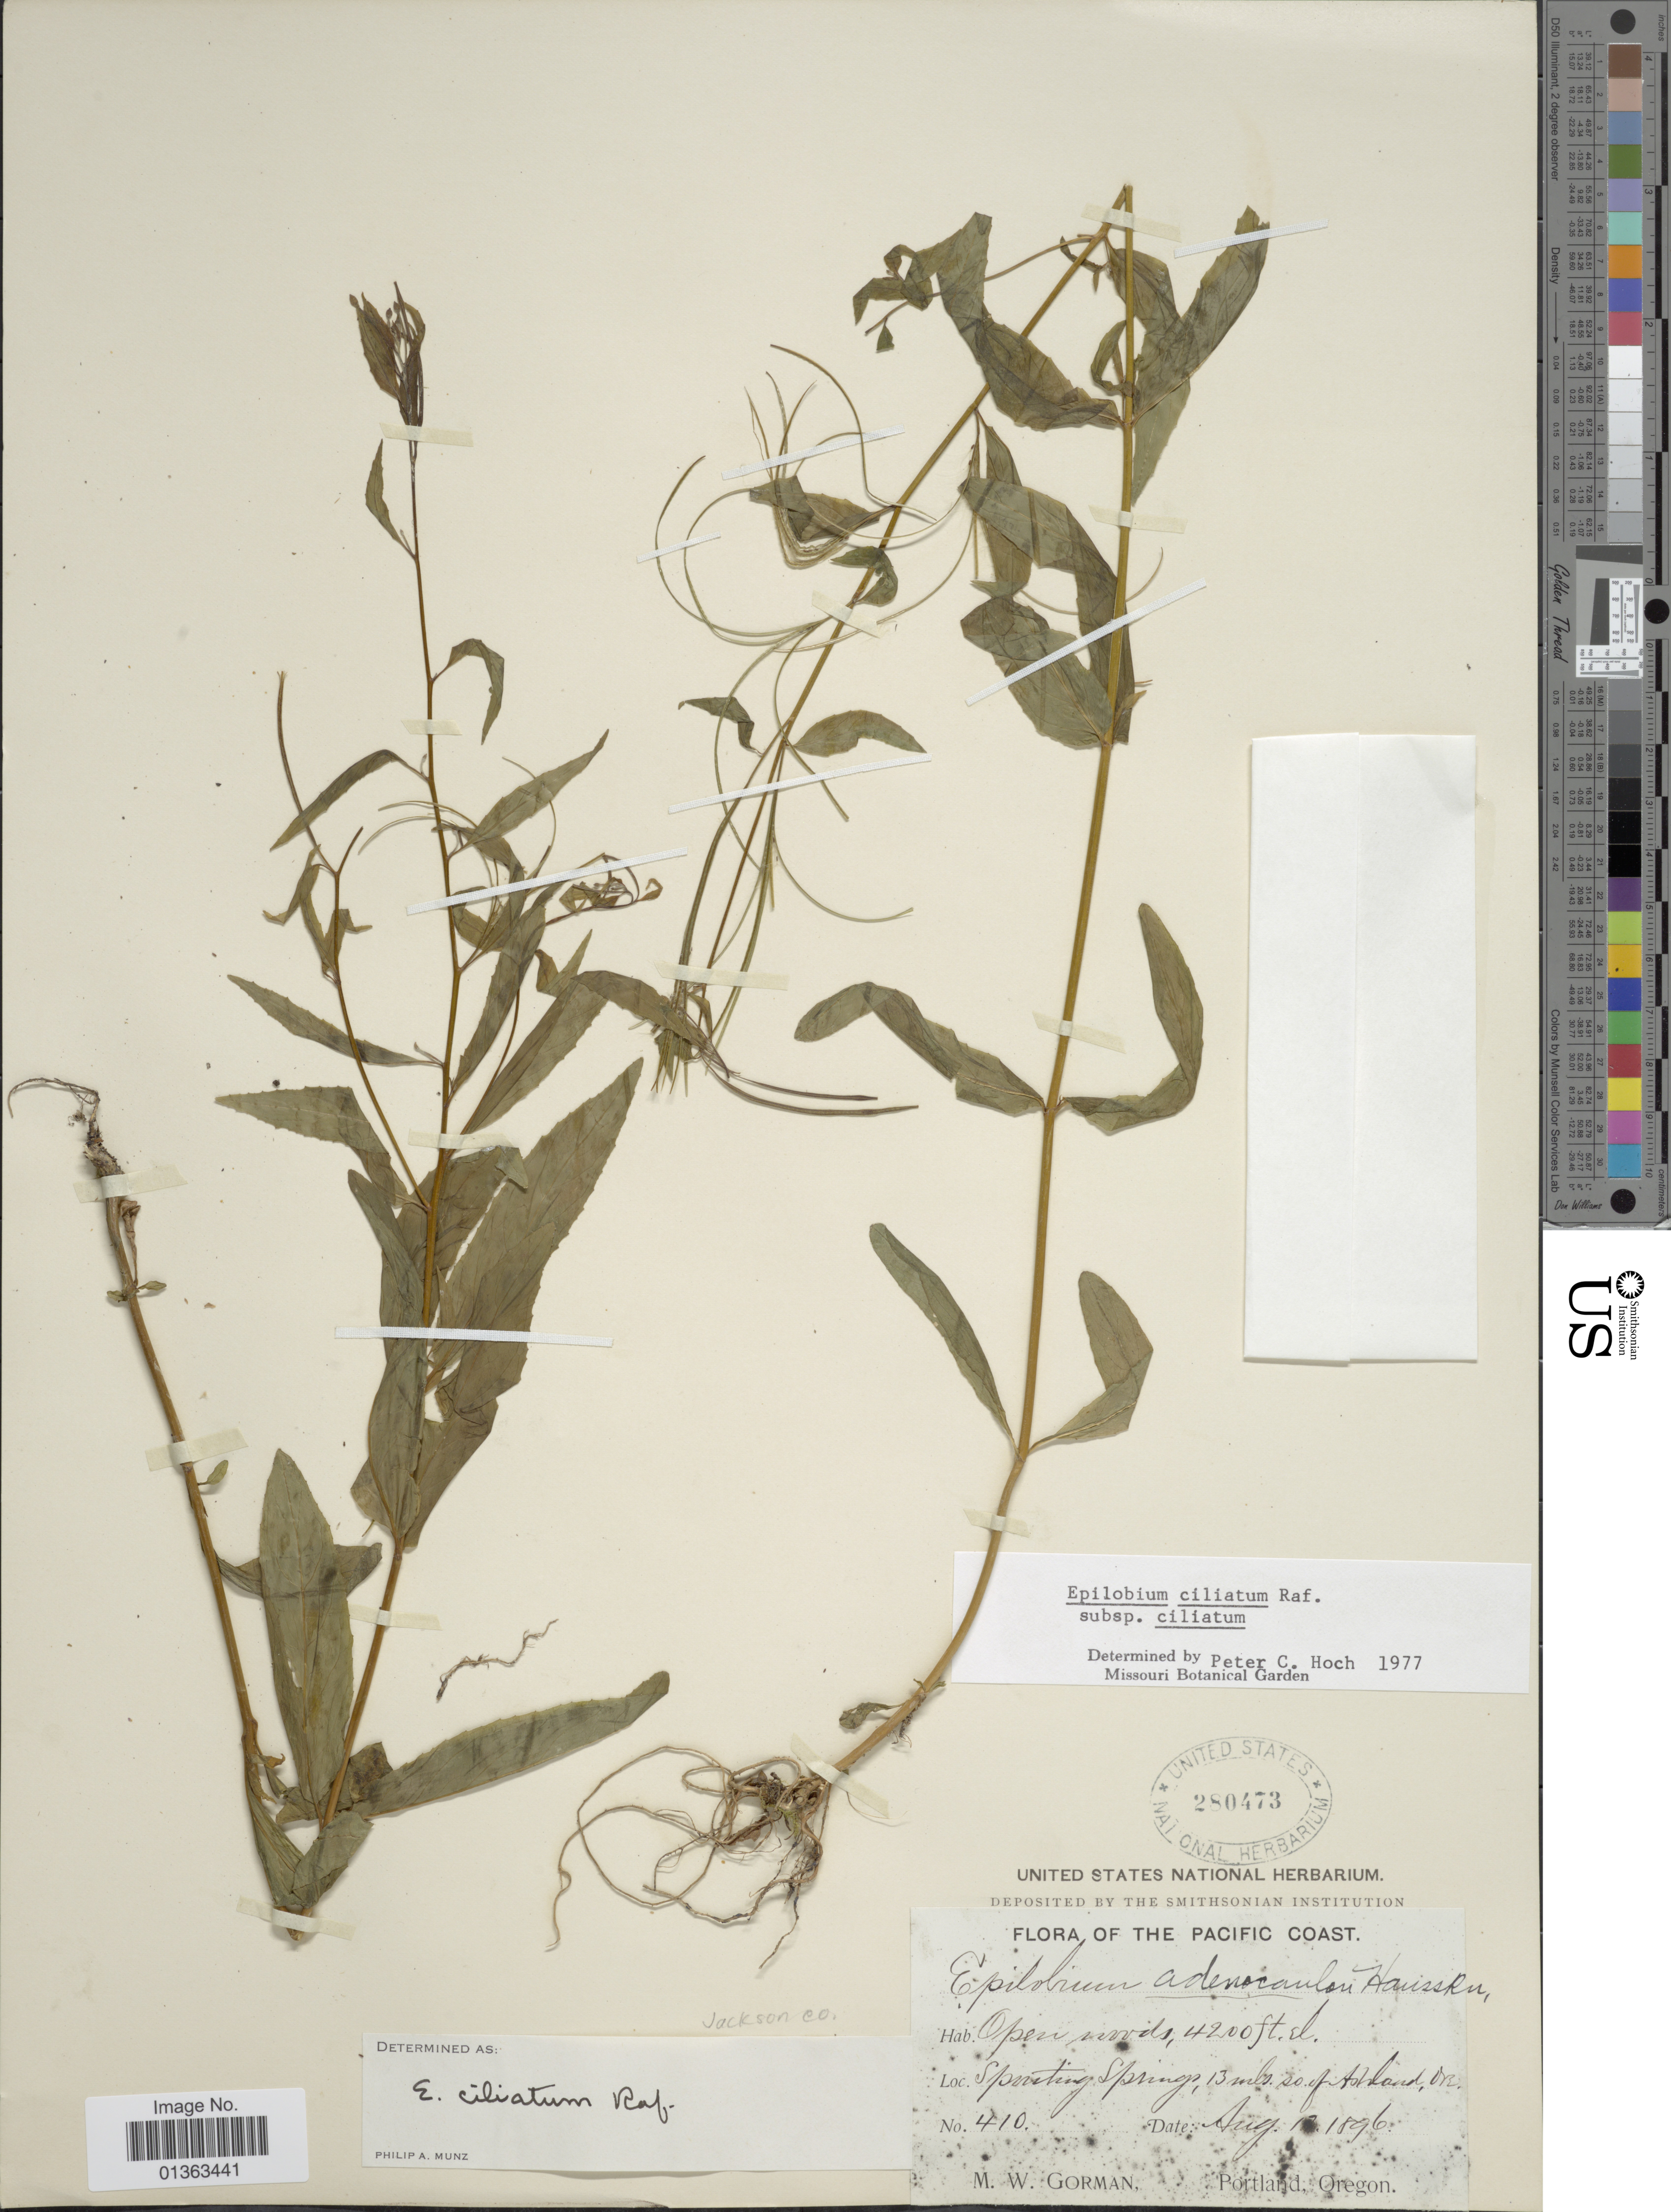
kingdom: Plantae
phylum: Tracheophyta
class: Magnoliopsida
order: Myrtales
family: Onagraceae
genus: Epilobium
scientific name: Epilobium ciliatum subsp. ciliatum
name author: Raf.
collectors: M. W. Gorman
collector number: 410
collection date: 1896-08-17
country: United States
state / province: Oregon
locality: Pacific Coast. Spouting Springs, 13 mls. so of Ashland.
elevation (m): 1280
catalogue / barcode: US 280473